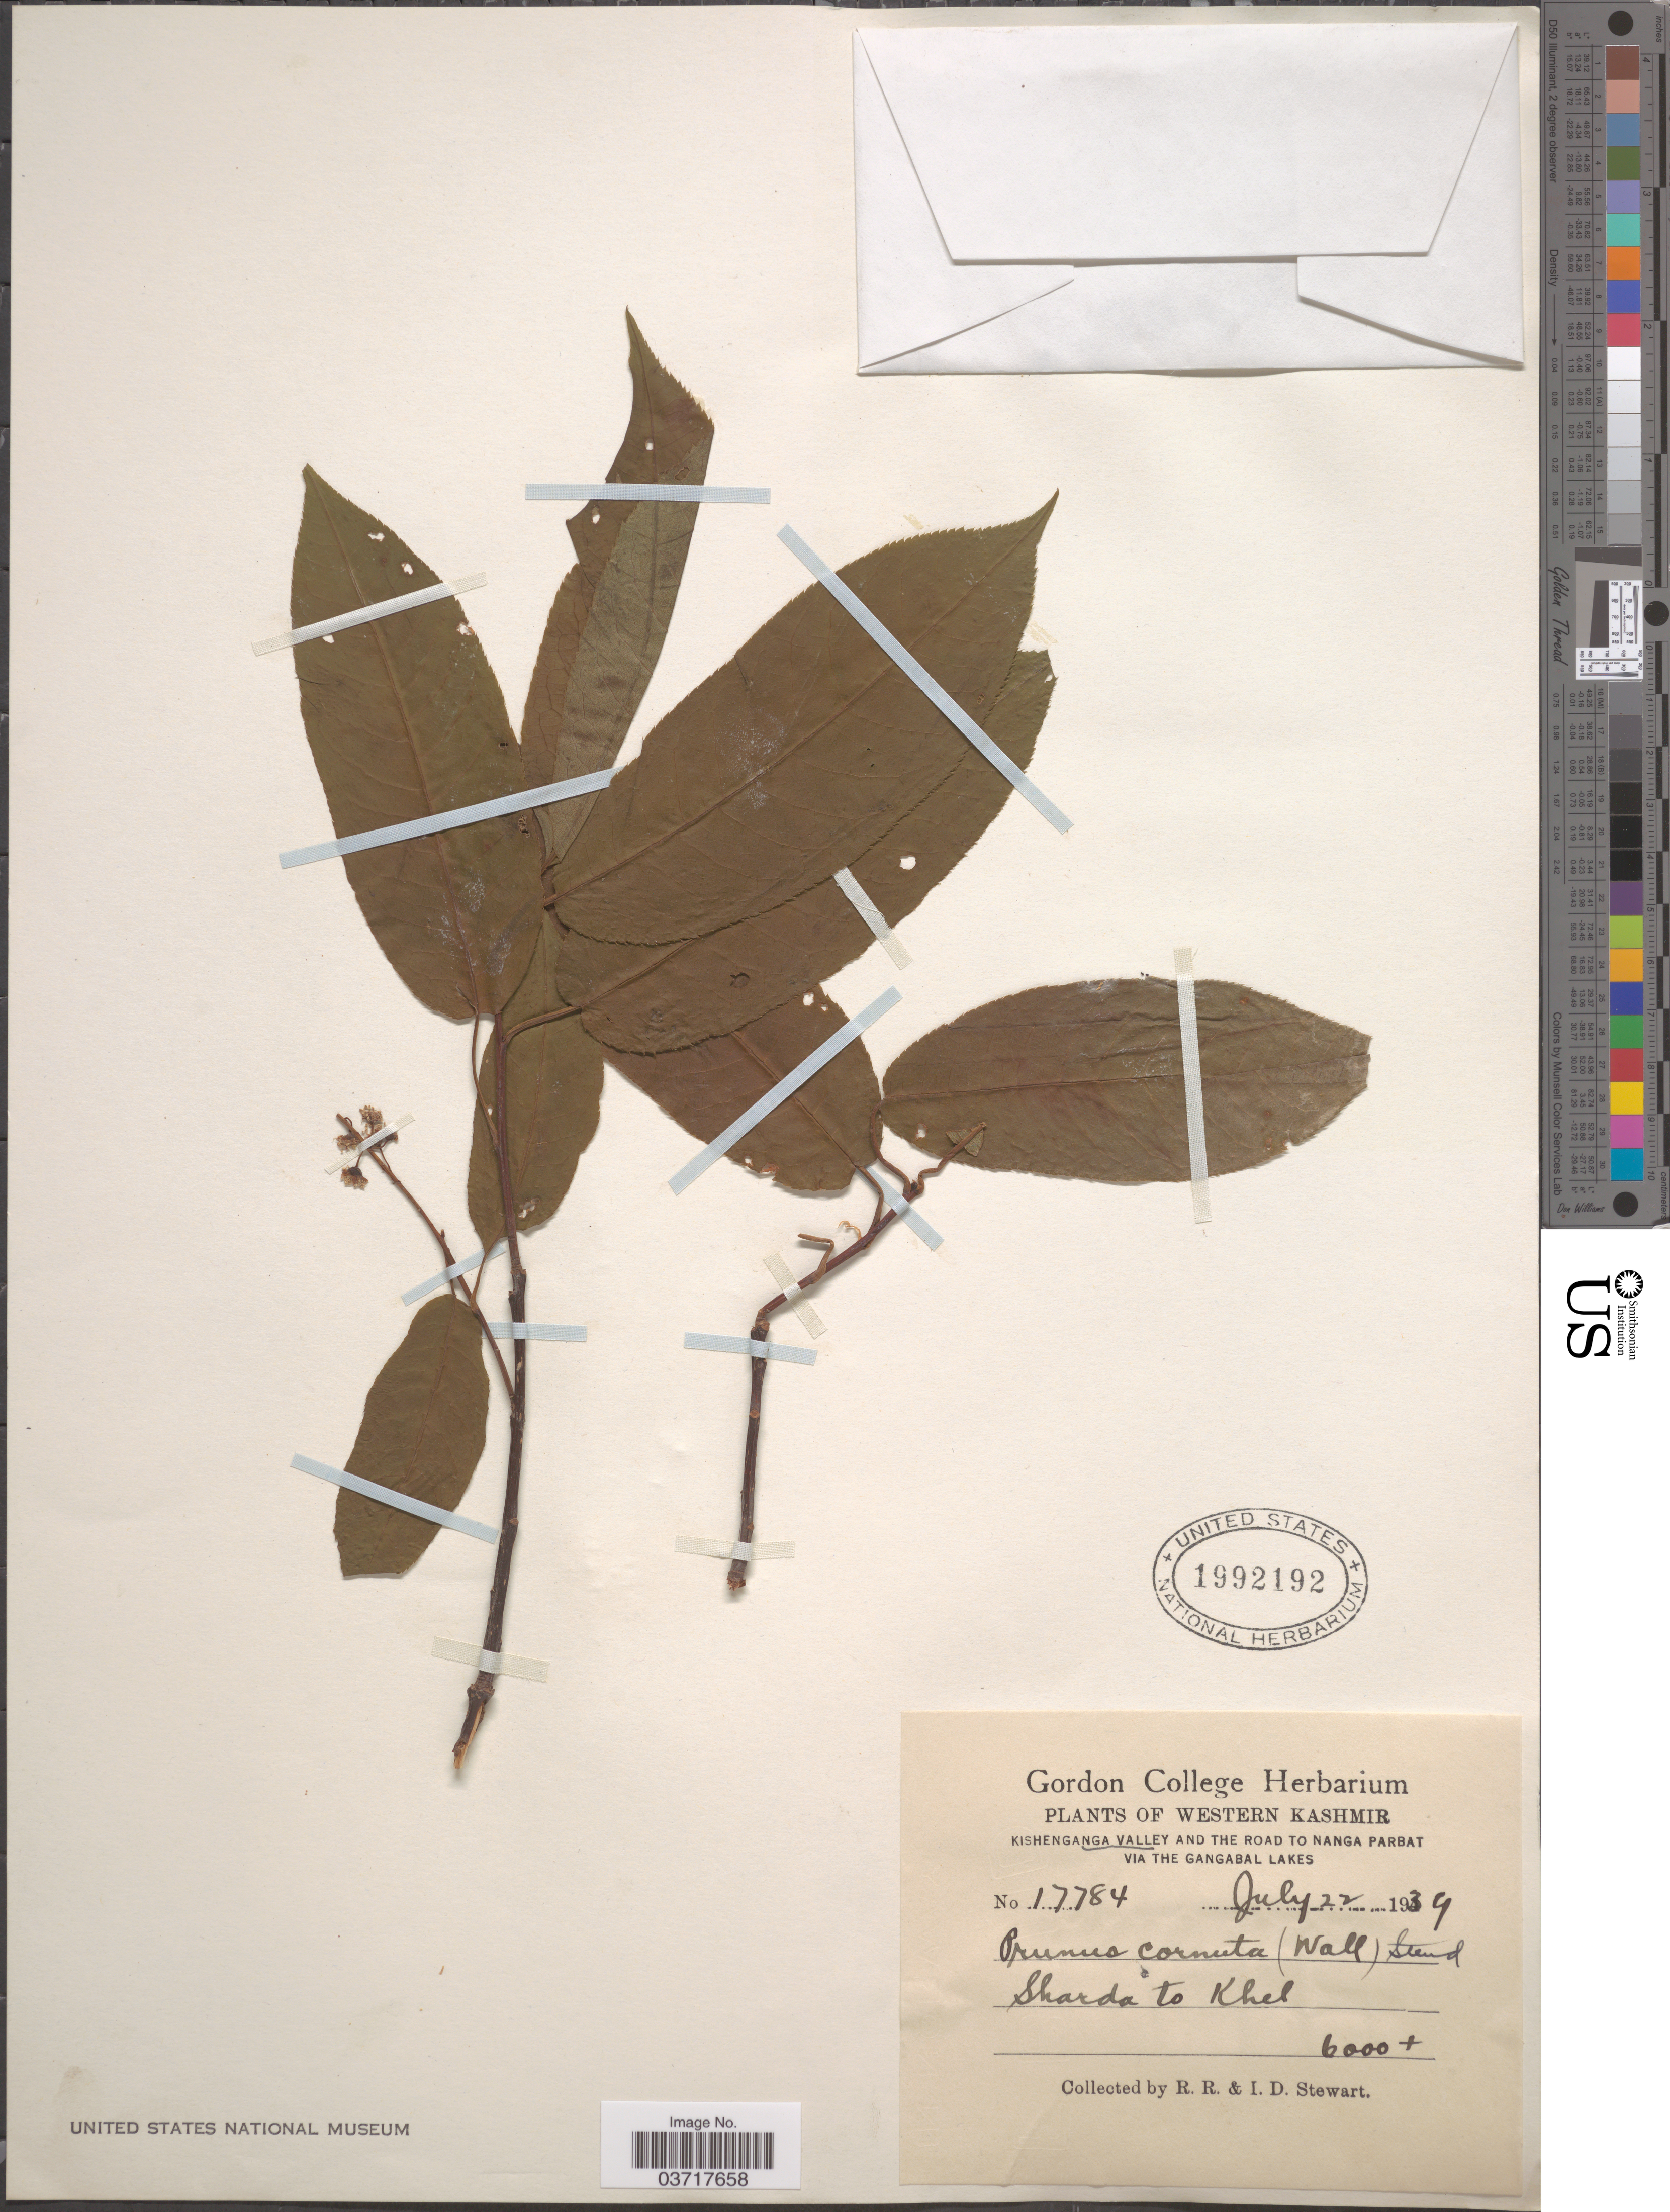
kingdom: Plantae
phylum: Tracheophyta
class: Magnoliopsida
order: Rosales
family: Rosaceae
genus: Prunus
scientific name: Prunus cornuta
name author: (Wall. ex Royle) Steud.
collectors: R. Stewart & I. Stewart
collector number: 17784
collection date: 1934-07-22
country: India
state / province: Jammu and Kashmir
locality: Western Kashmir. Kisheganga Valley and the road to Nanga Parbat via the Gangabal Lakes. Sharda to Khel.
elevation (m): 1829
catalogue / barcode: US 1992192